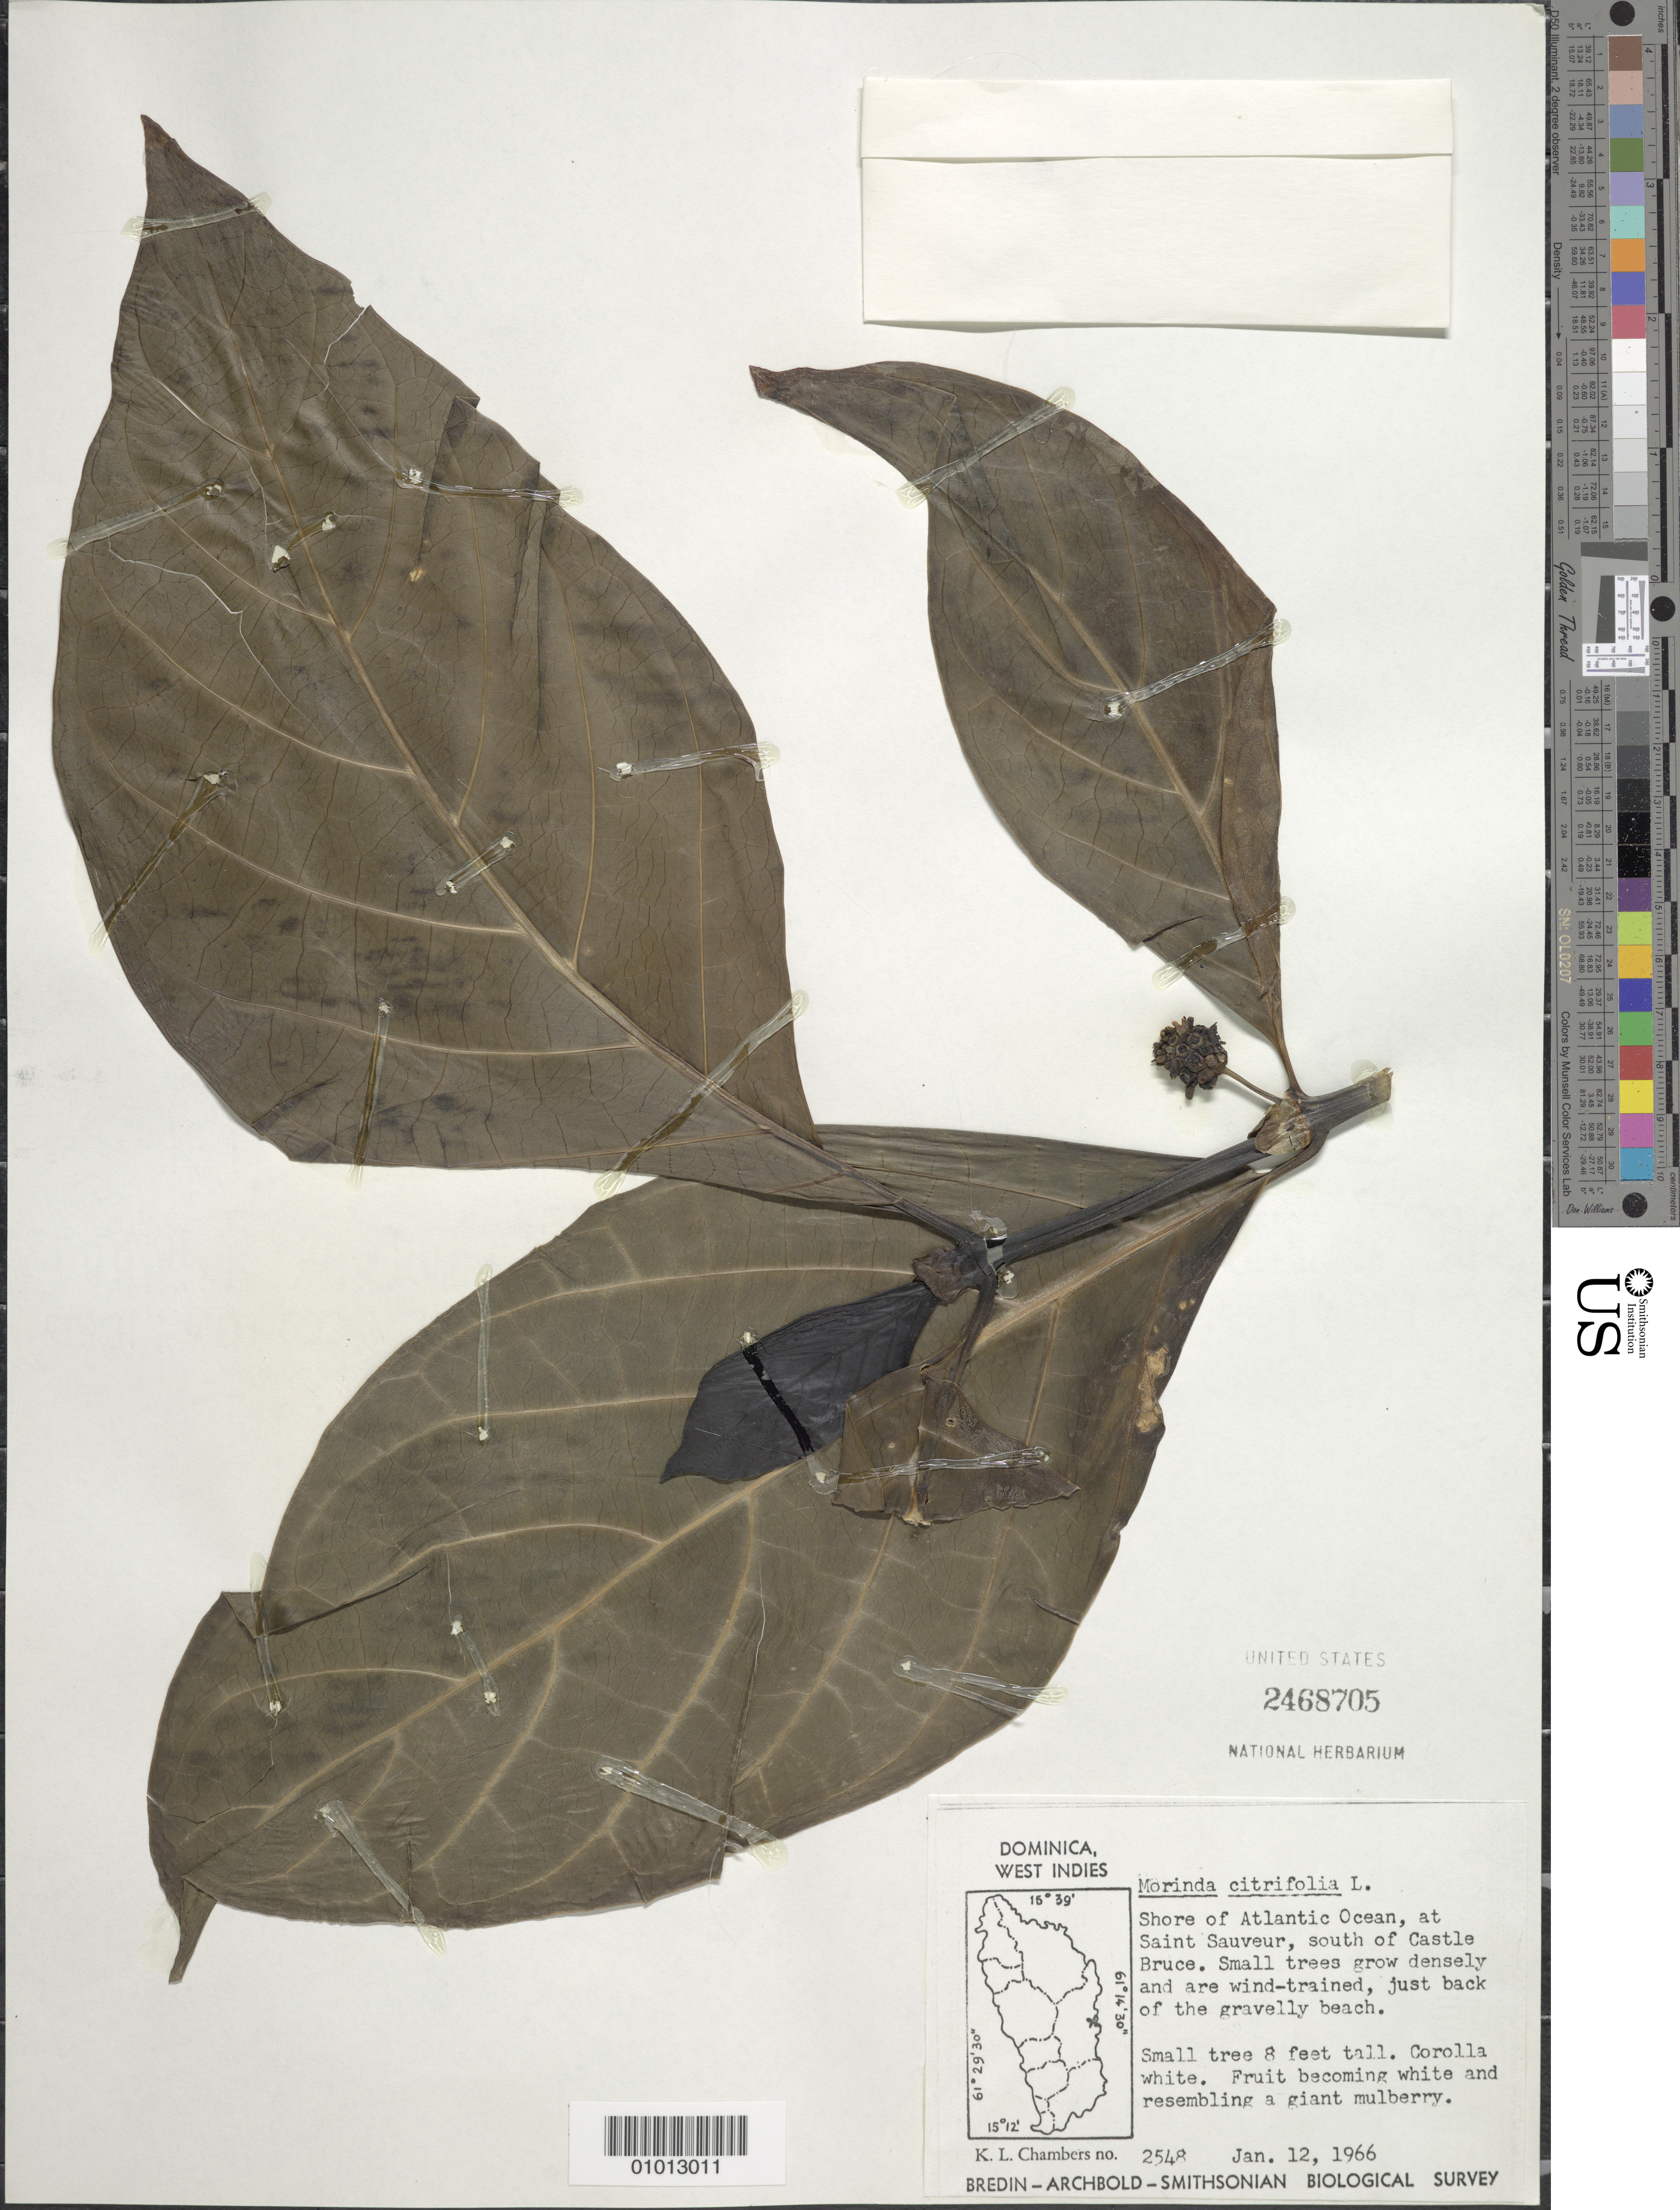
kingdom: Plantae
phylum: Tracheophyta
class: Magnoliopsida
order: Gentianales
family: Rubiaceae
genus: Morinda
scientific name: Morinda citrifolia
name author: L.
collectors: K. L. Chambers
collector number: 2548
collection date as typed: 12 Jan 1966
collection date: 1966-01-12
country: Dominica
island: Dominica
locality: Shore of Atlantic Ocean, at Saint Sauveur, south of Castle Bruce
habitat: Small trees grow densely and are wind-trained, just back of the gravelly beach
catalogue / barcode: US 2468705